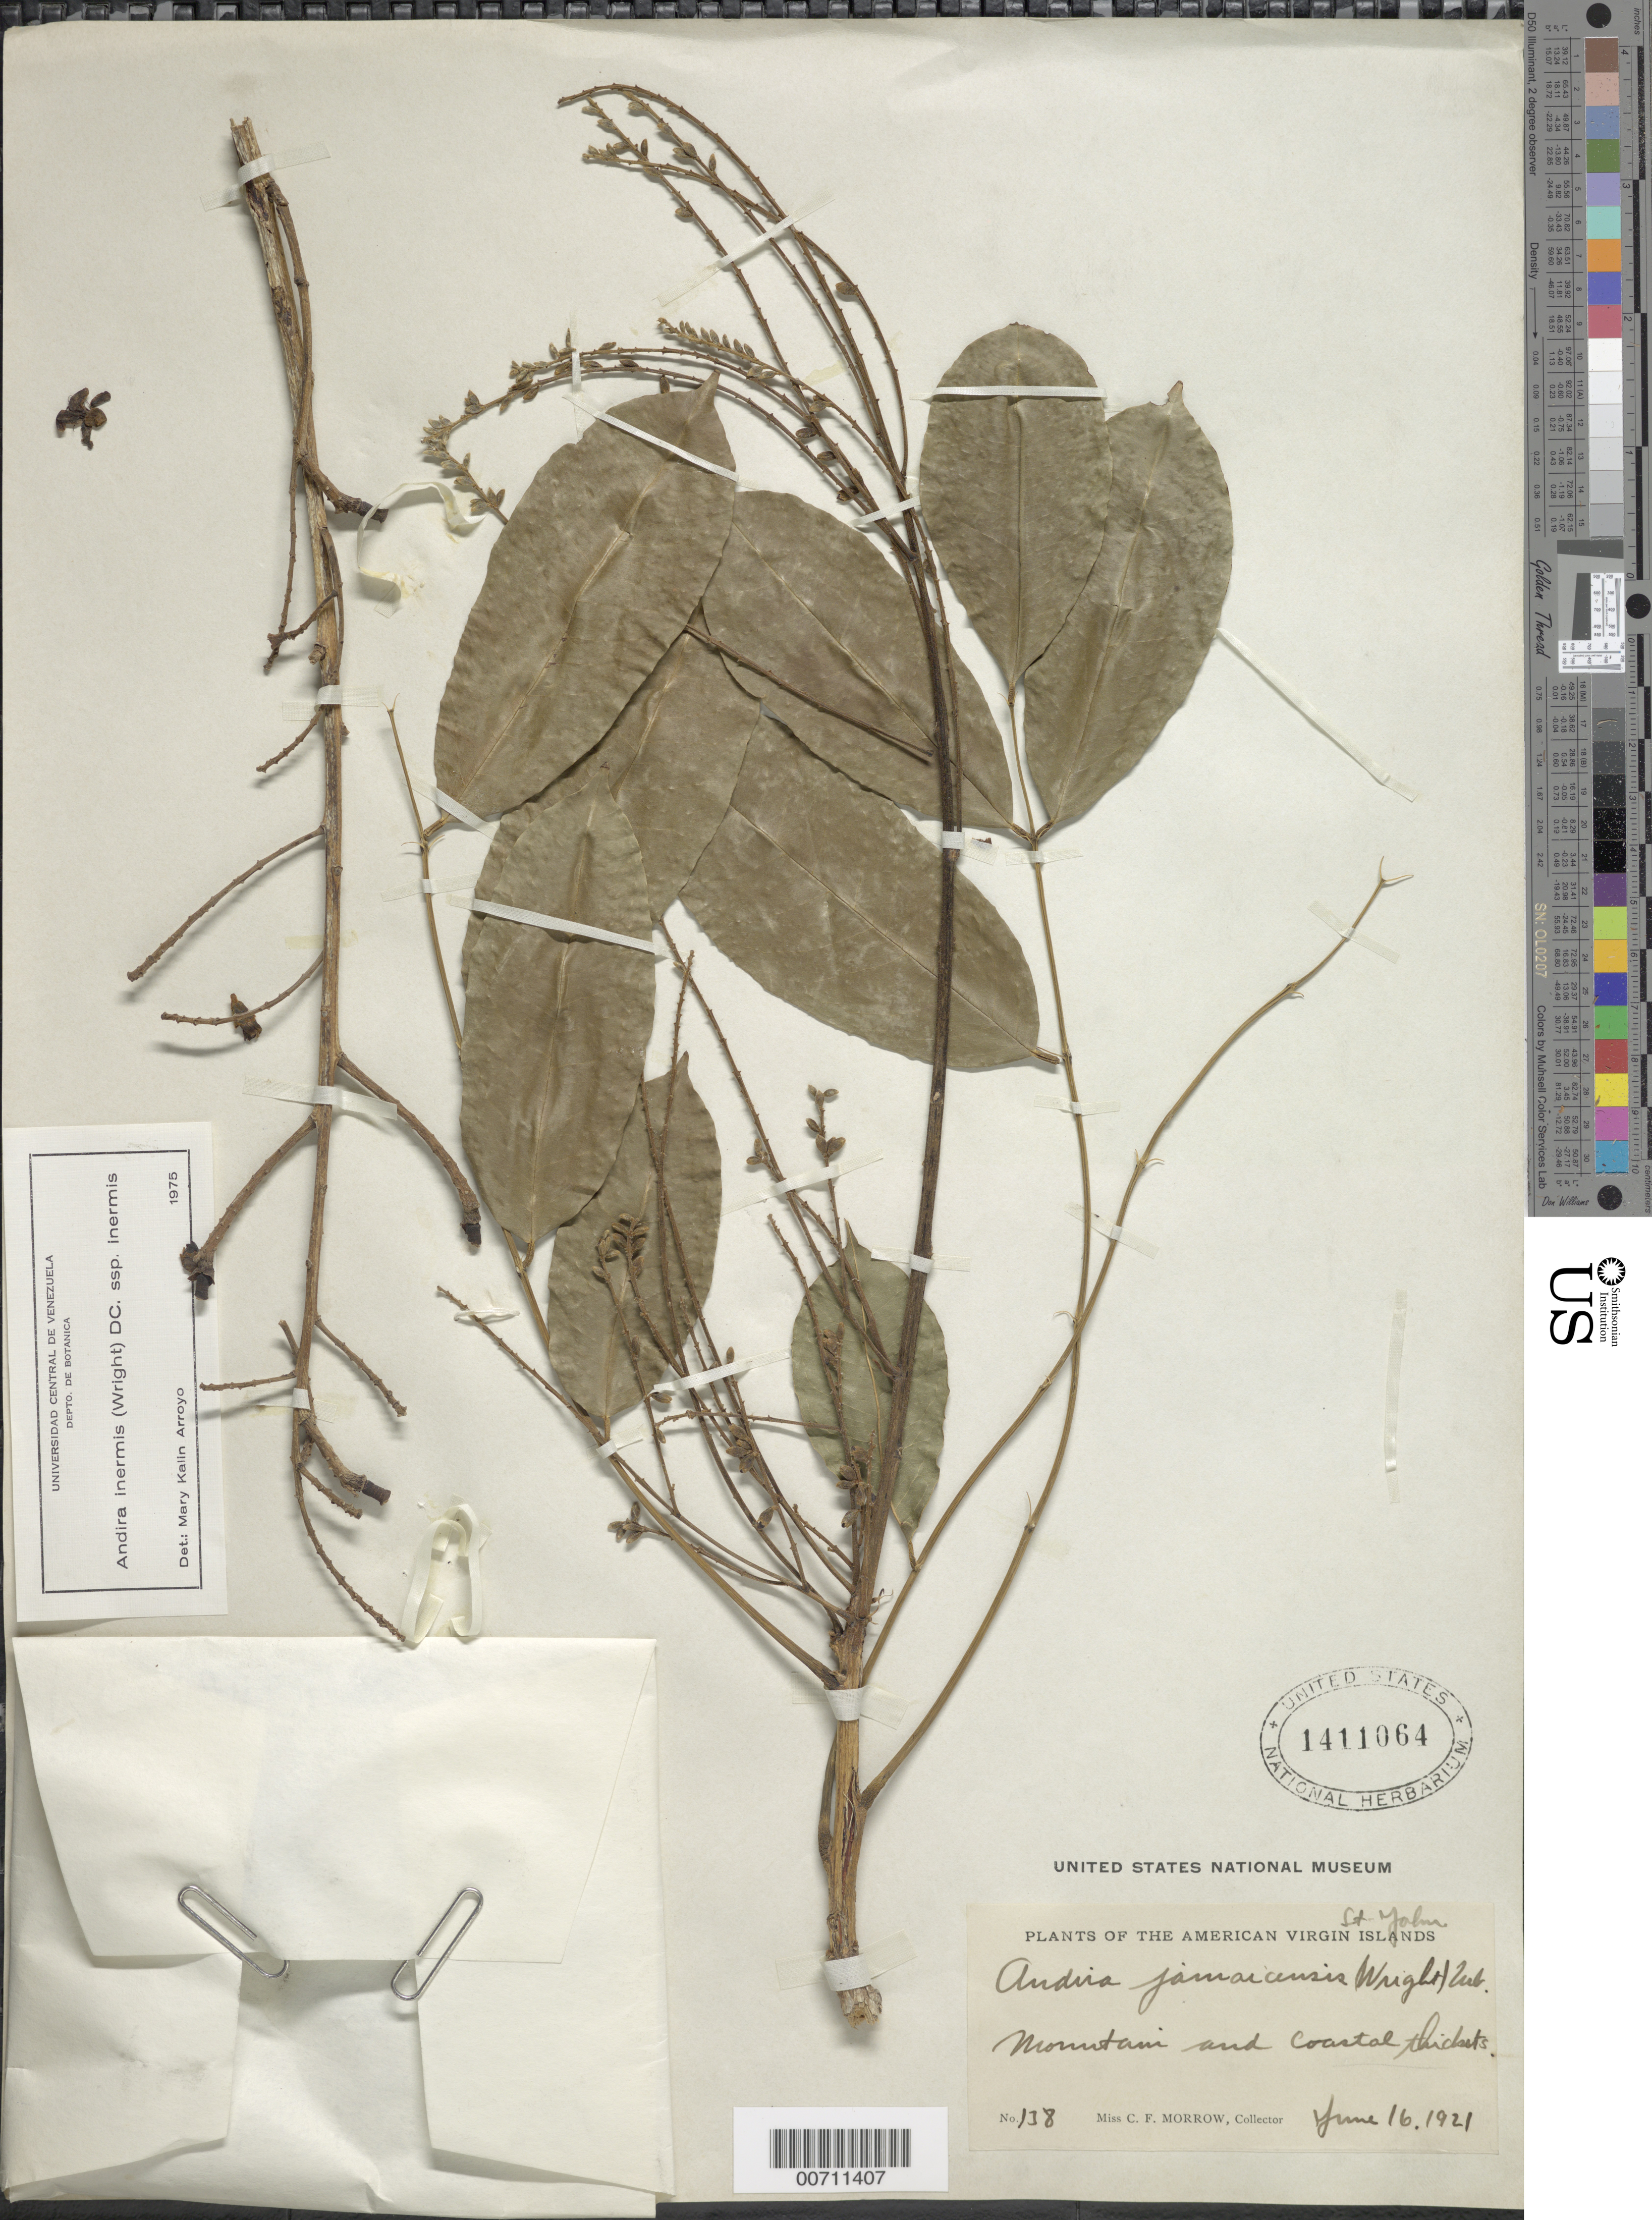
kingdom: Plantae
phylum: Tracheophyta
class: Magnoliopsida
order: Fabales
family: Fabaceae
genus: Andira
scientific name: Andira inermis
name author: (W. Wright) Kunth ex DC.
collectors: C. Morrow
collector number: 138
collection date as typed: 16 Jun 1921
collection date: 1921-06-16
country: U.S. Virgin Islands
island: St. John Island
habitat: Mountain and coastal thickets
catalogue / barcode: US 1411064